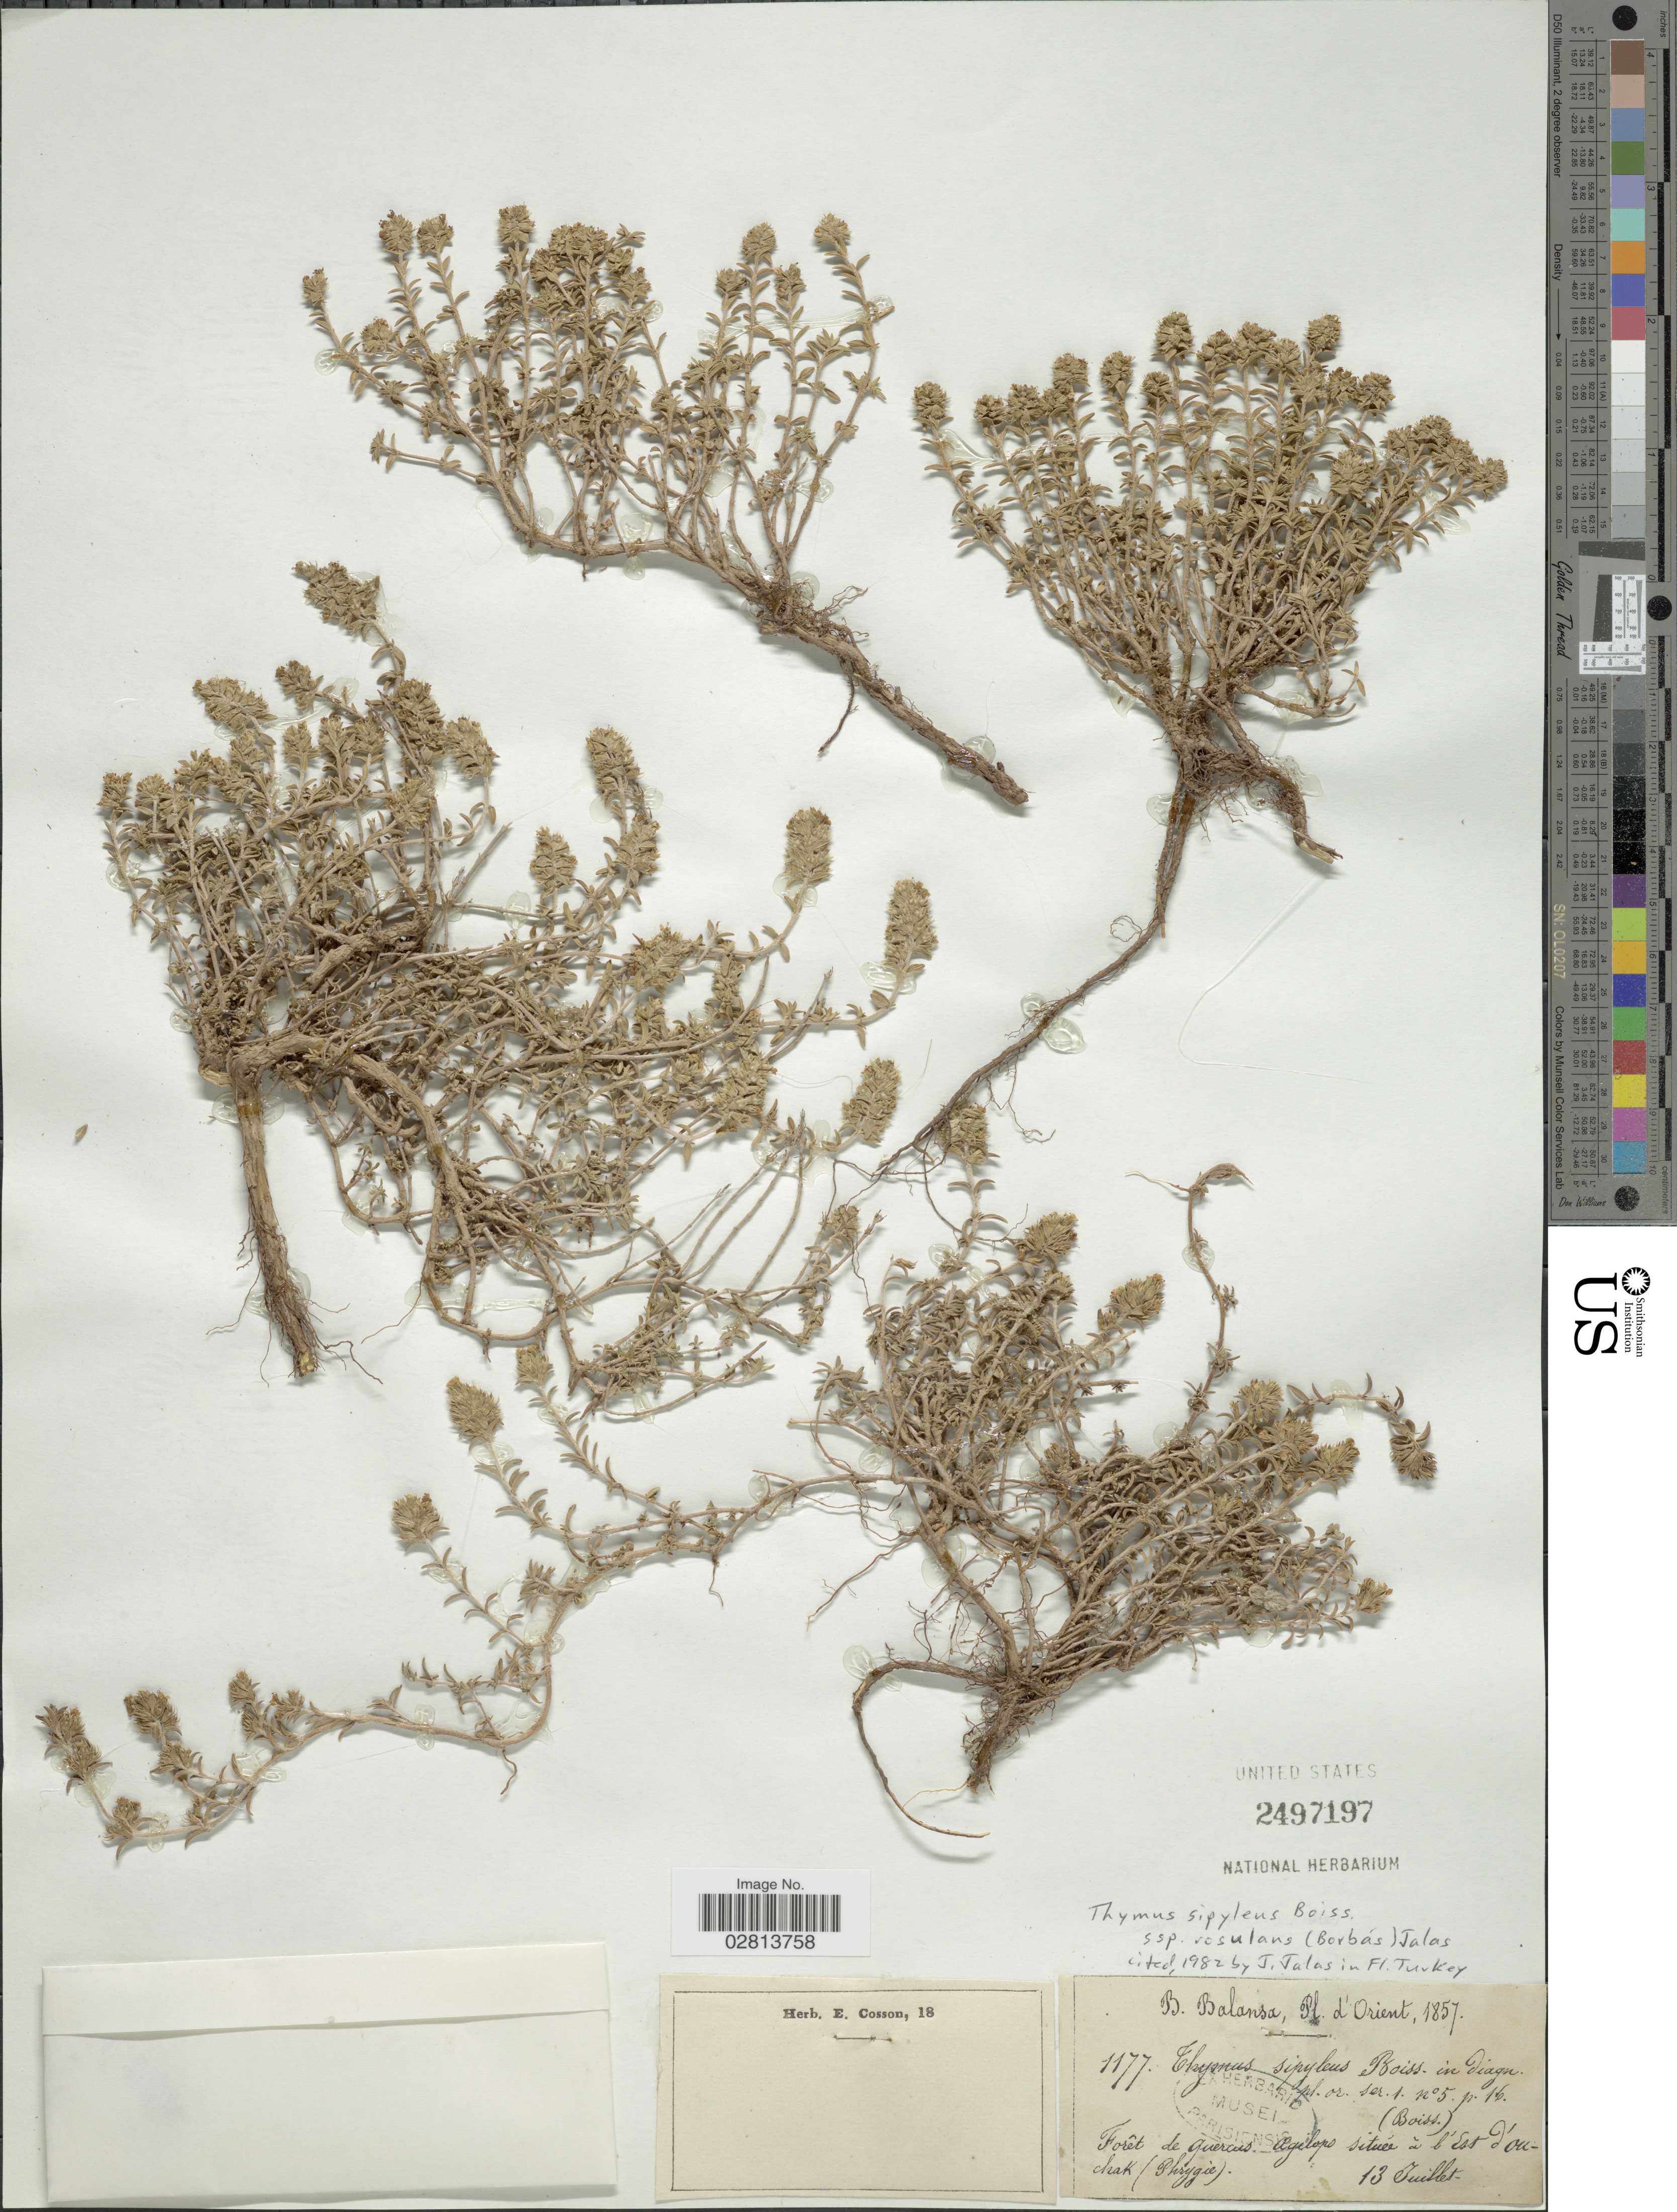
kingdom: Plantae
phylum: Tracheophyta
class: Magnoliopsida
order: Lamiales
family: Lamiaceae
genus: Thymus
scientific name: Thymus sipyleus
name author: Boiss.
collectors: B. Balansa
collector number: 1177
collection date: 1857-07-13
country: Turkey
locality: D'Orient, Forêt de quercus, Agilopo située á l'Est d'Ouchak (Phrygie).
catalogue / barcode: US 2497197